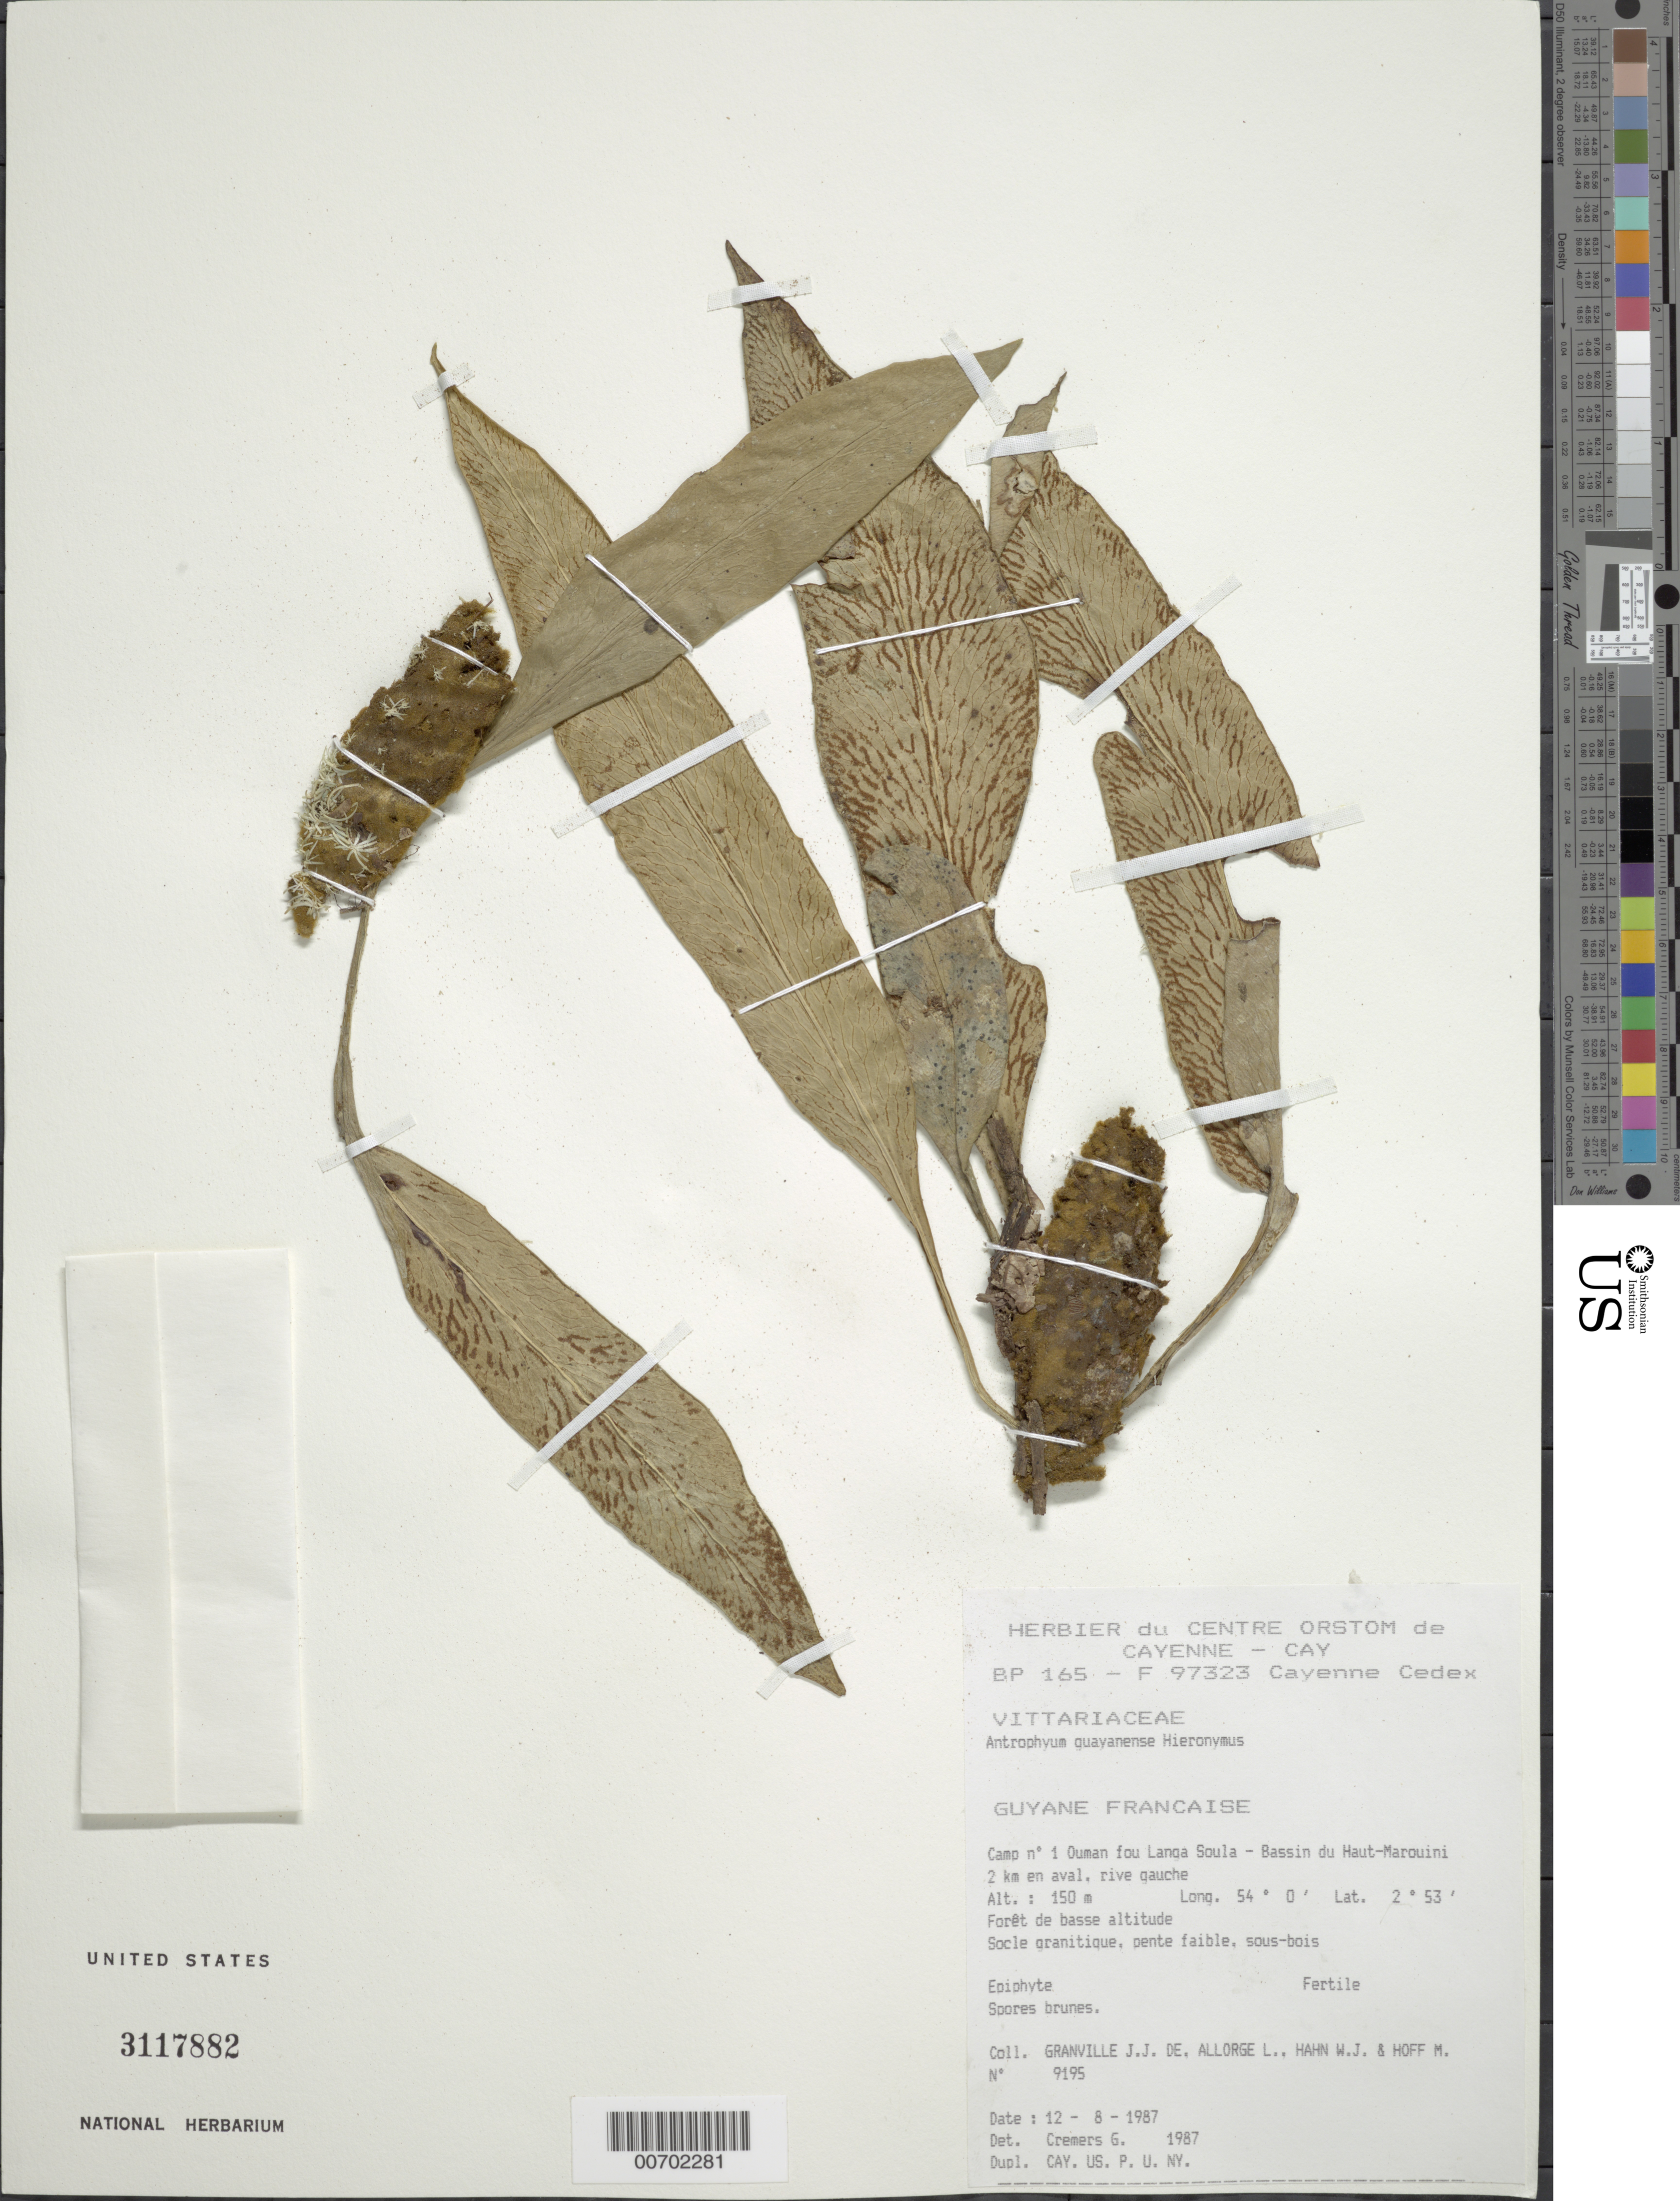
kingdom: Plantae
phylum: Tracheophyta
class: Polypodiopsida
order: Polypodiales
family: Pteridaceae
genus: Polytaenium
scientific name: Polytaenium guayanense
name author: (Hieron.) Alston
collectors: J.-J. de Granville, L. Allorge, W. J. Hahn & M. Hoff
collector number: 9195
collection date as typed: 12-Aug-87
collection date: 1987-08-12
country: French Guiana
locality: Camp #1, Ouman fou Langa Soula, Bassin du Haut-Marouini. 2 km en aval. Rive gauche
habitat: Low forest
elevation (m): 150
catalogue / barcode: US 3117882